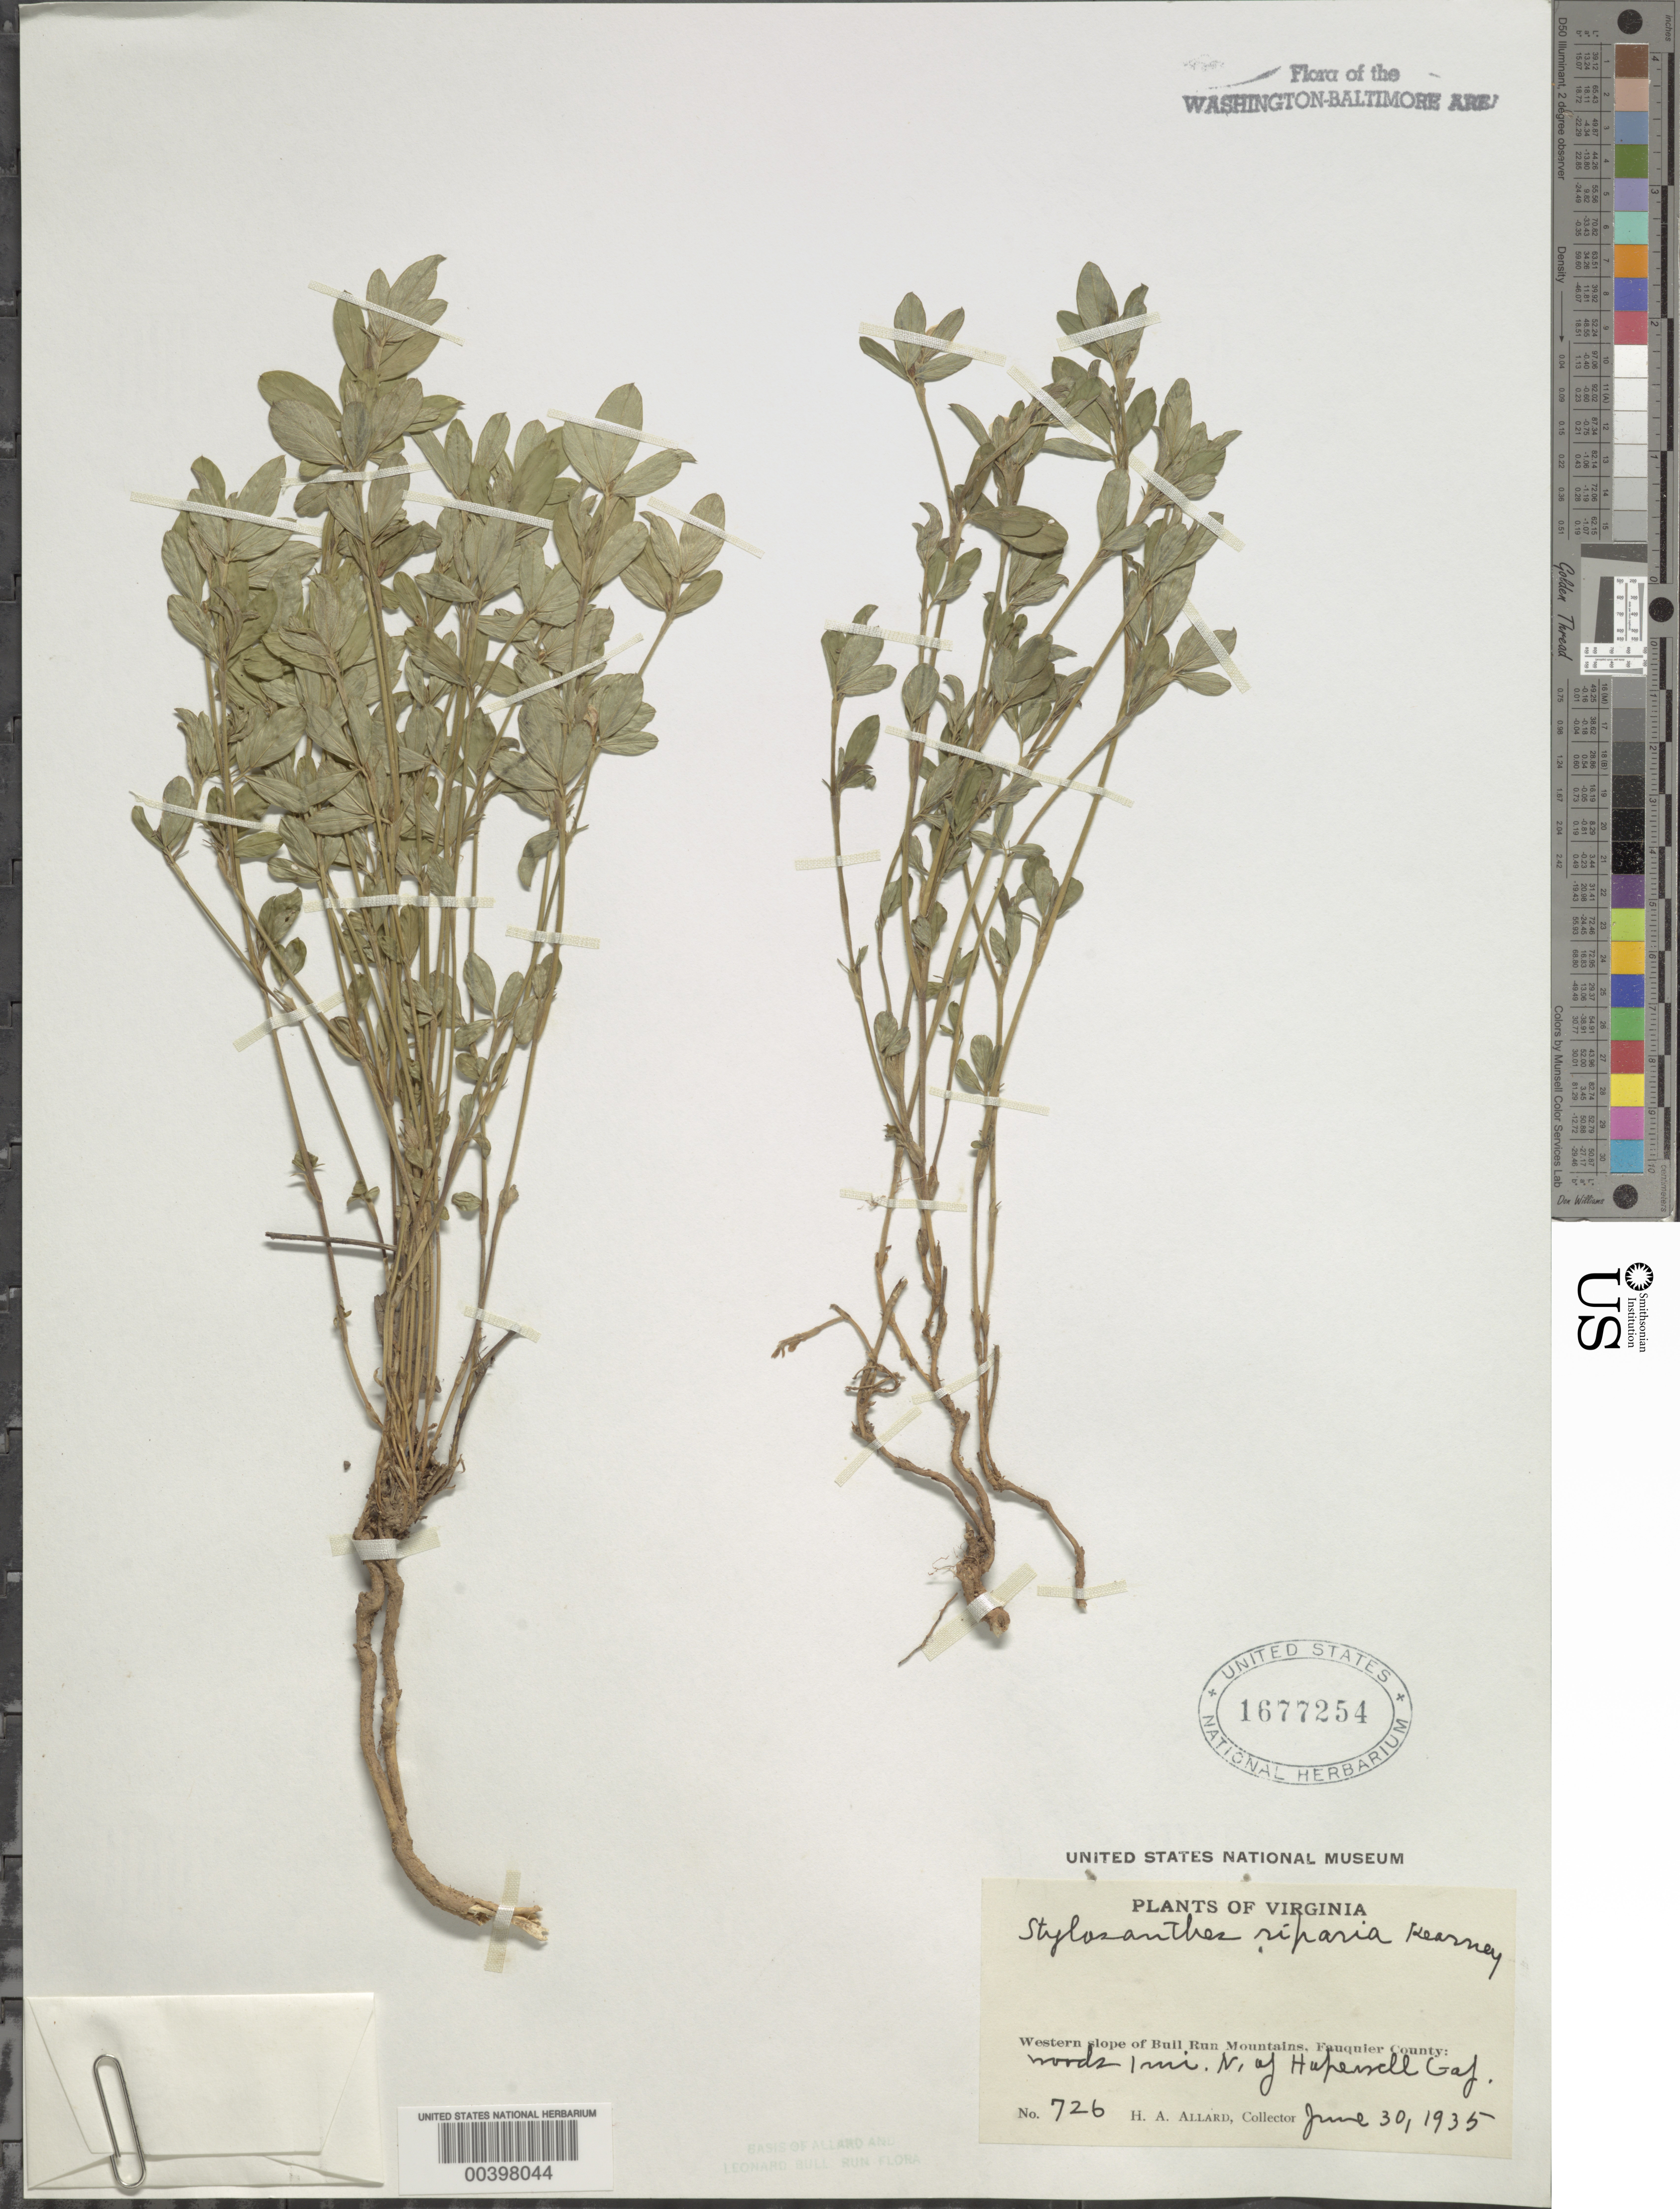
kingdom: Plantae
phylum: Tracheophyta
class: Magnoliopsida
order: Fabales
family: Fabaceae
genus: Stylosanthes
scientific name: Stylosanthes biflora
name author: (L.) Britton et al.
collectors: H. A. Allard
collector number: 726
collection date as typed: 30 Jun 1935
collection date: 1935-06-30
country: United States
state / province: Virginia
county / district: Fauquier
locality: North of Hopewell Gap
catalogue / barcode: US 1677254